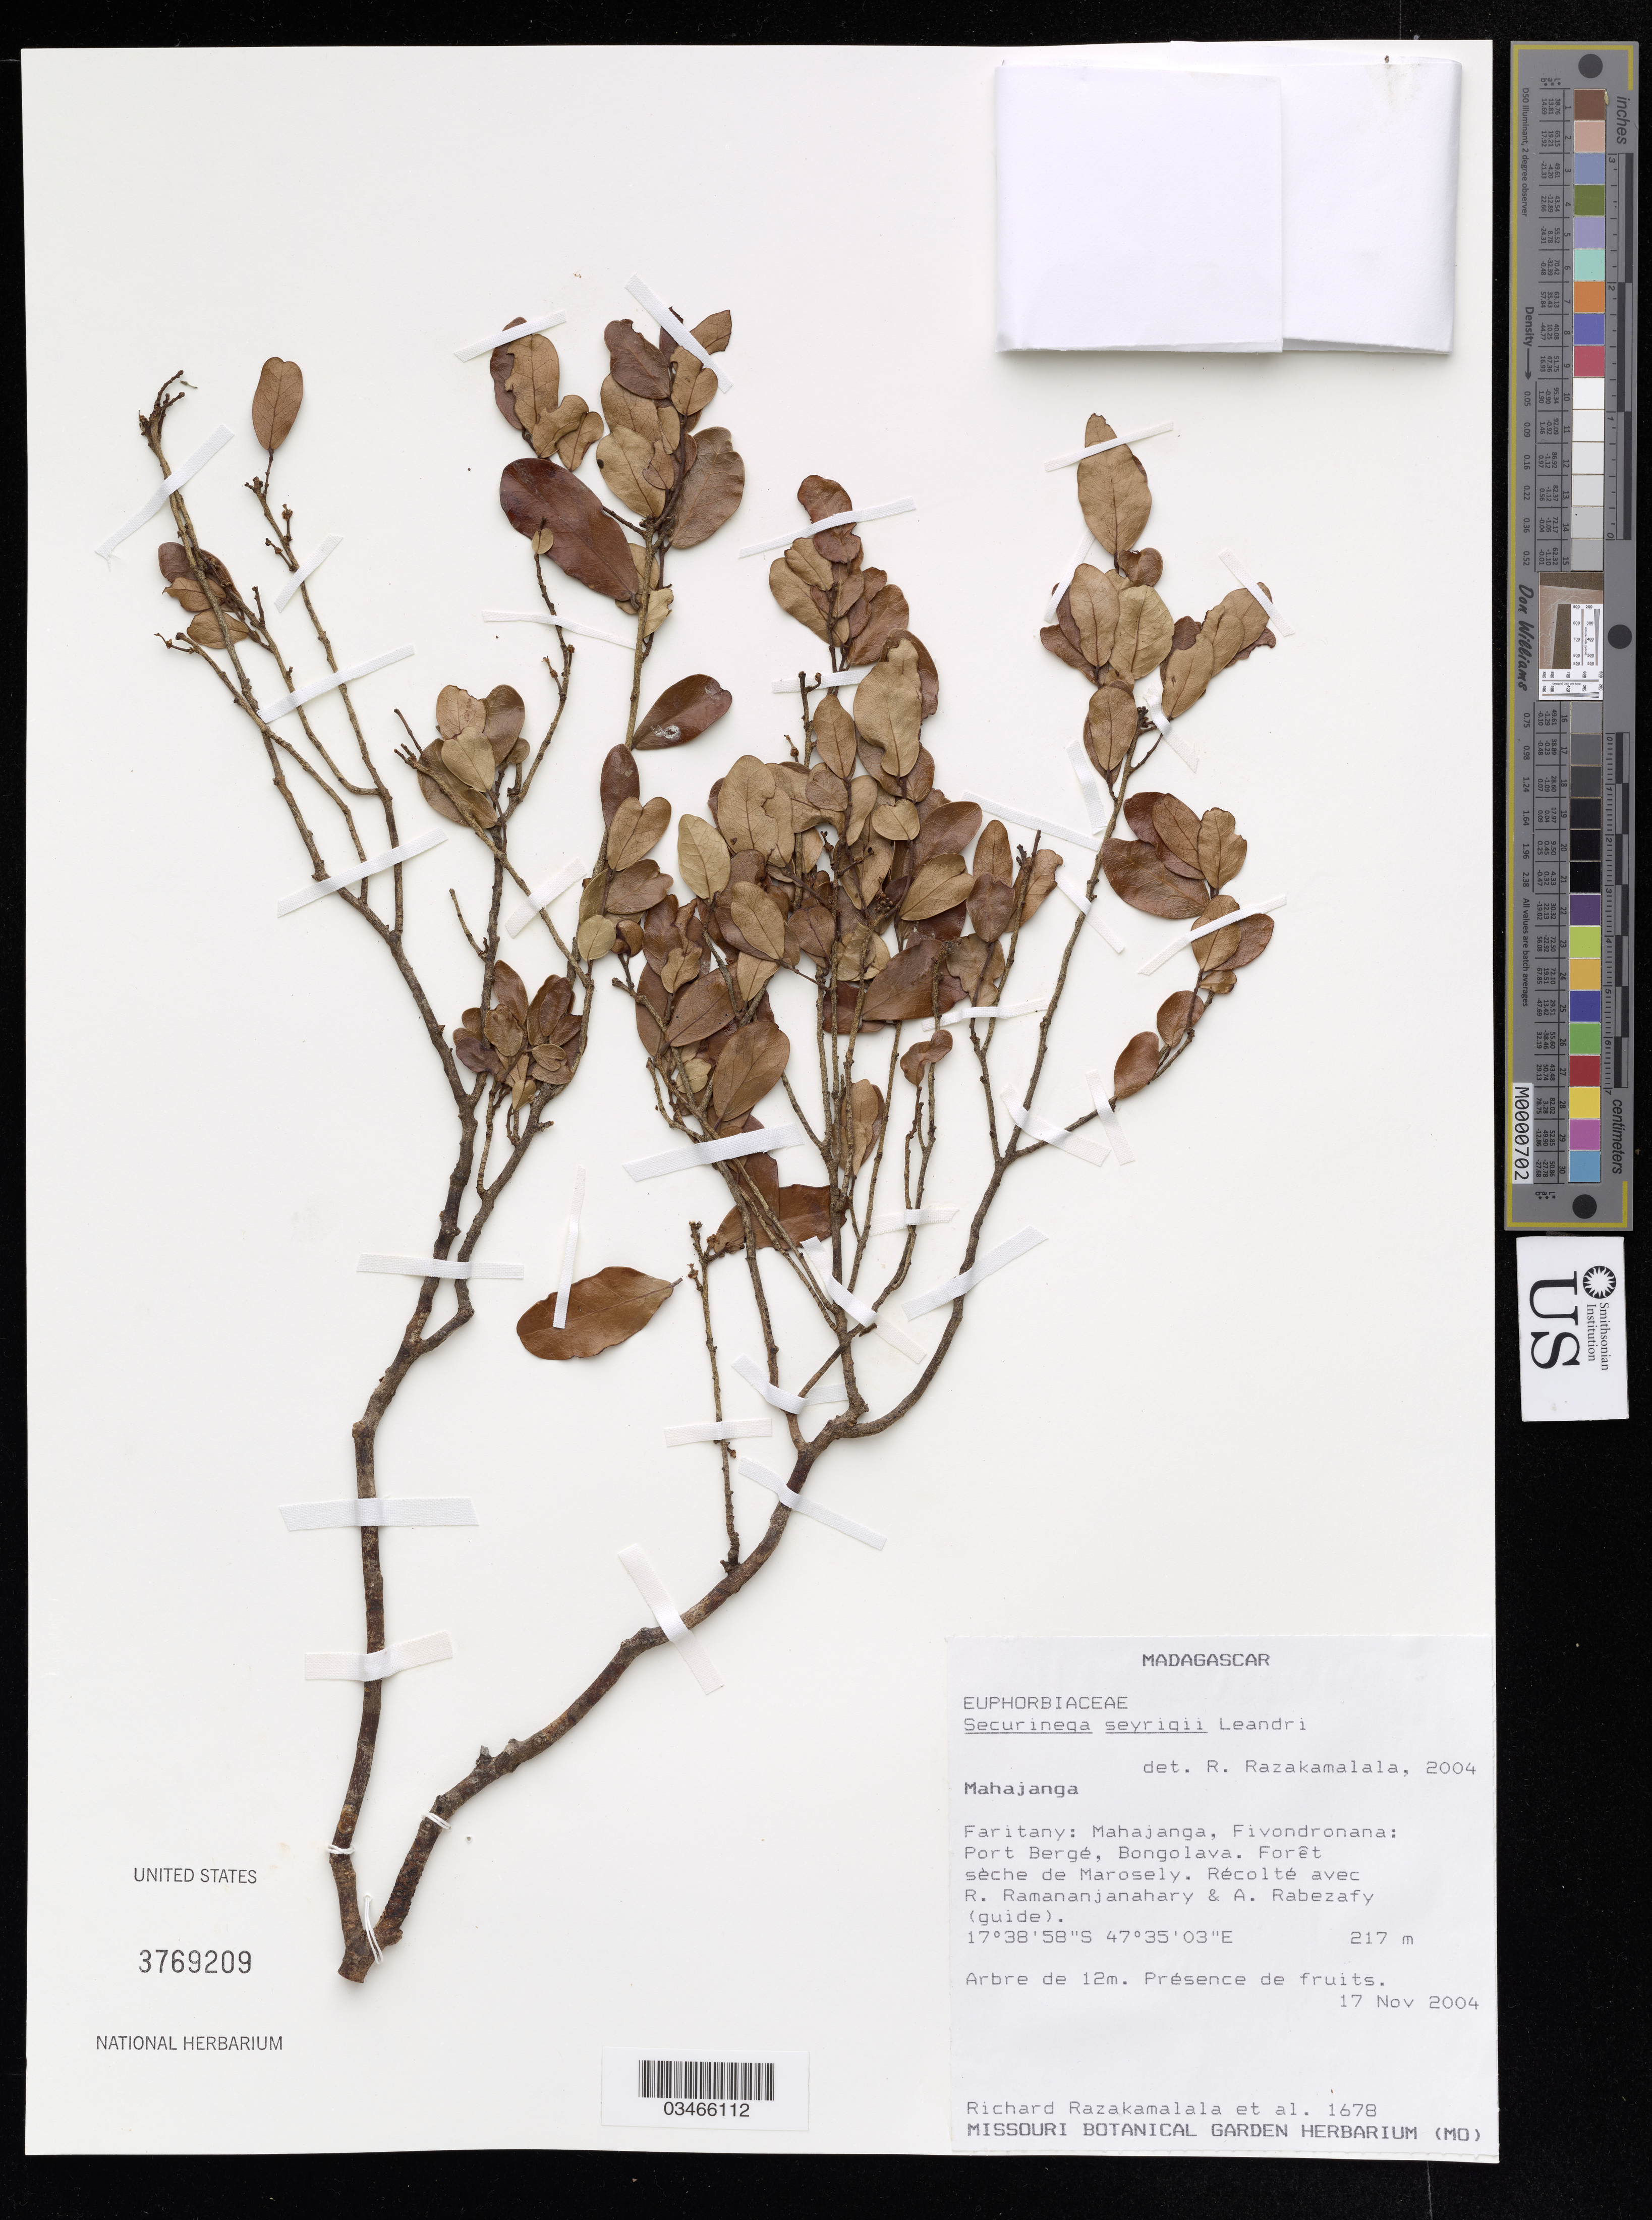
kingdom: Plantae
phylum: Tracheophyta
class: Magnoliopsida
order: Malpighiales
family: Phyllanthaceae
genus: Securinega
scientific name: Securinega seyrigii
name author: Leandri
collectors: R. Razakamalala & et al.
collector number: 1678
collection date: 2004-11-17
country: Madagascar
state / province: Mahajanga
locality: Faritany: Mahajanga, Fivondronana: Port Bergé, Bongolava. Forêt sèche de Marosely.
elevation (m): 217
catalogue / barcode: US 3769209